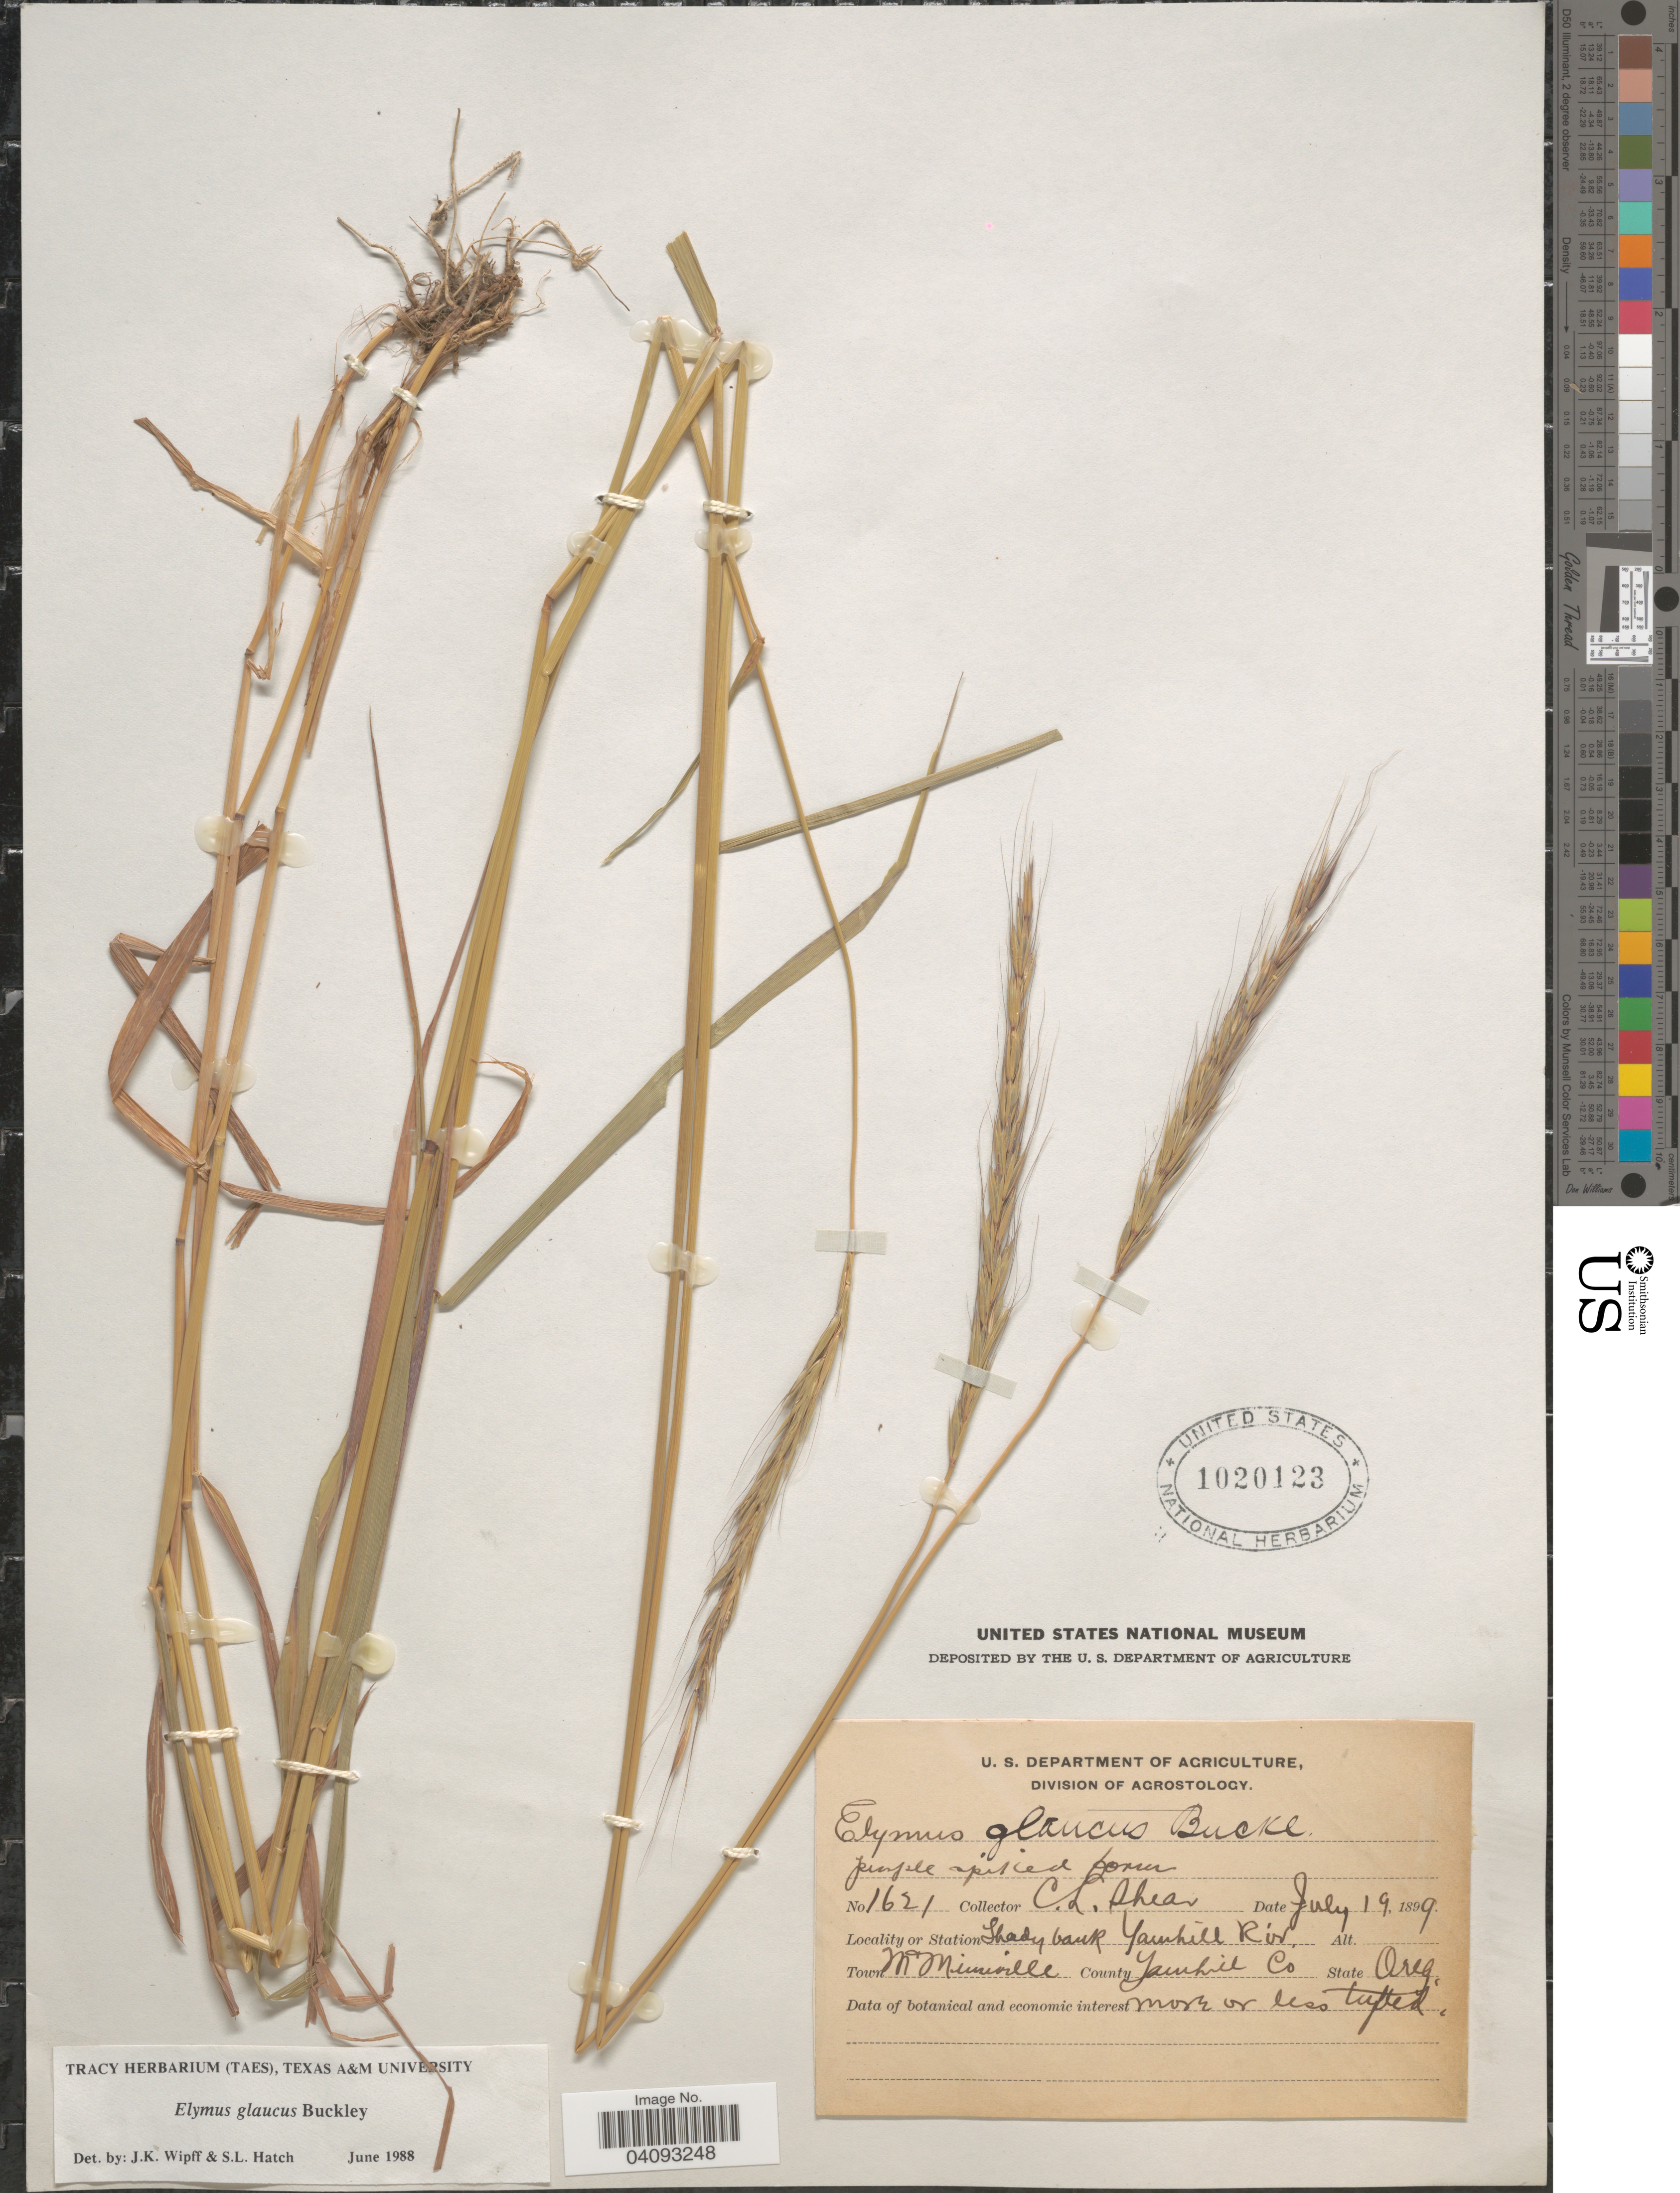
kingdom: Plantae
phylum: Tracheophyta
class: Liliopsida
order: Poales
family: Poaceae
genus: Elymus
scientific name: Elymus glaucus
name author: Buckley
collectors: C. L. Shear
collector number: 1621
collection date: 1899-07-19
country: United States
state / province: Oregon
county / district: Yamhill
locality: Shady bank Yamhill Riv. Town McMinnville. County Yamhill Co.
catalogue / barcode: US 1020123